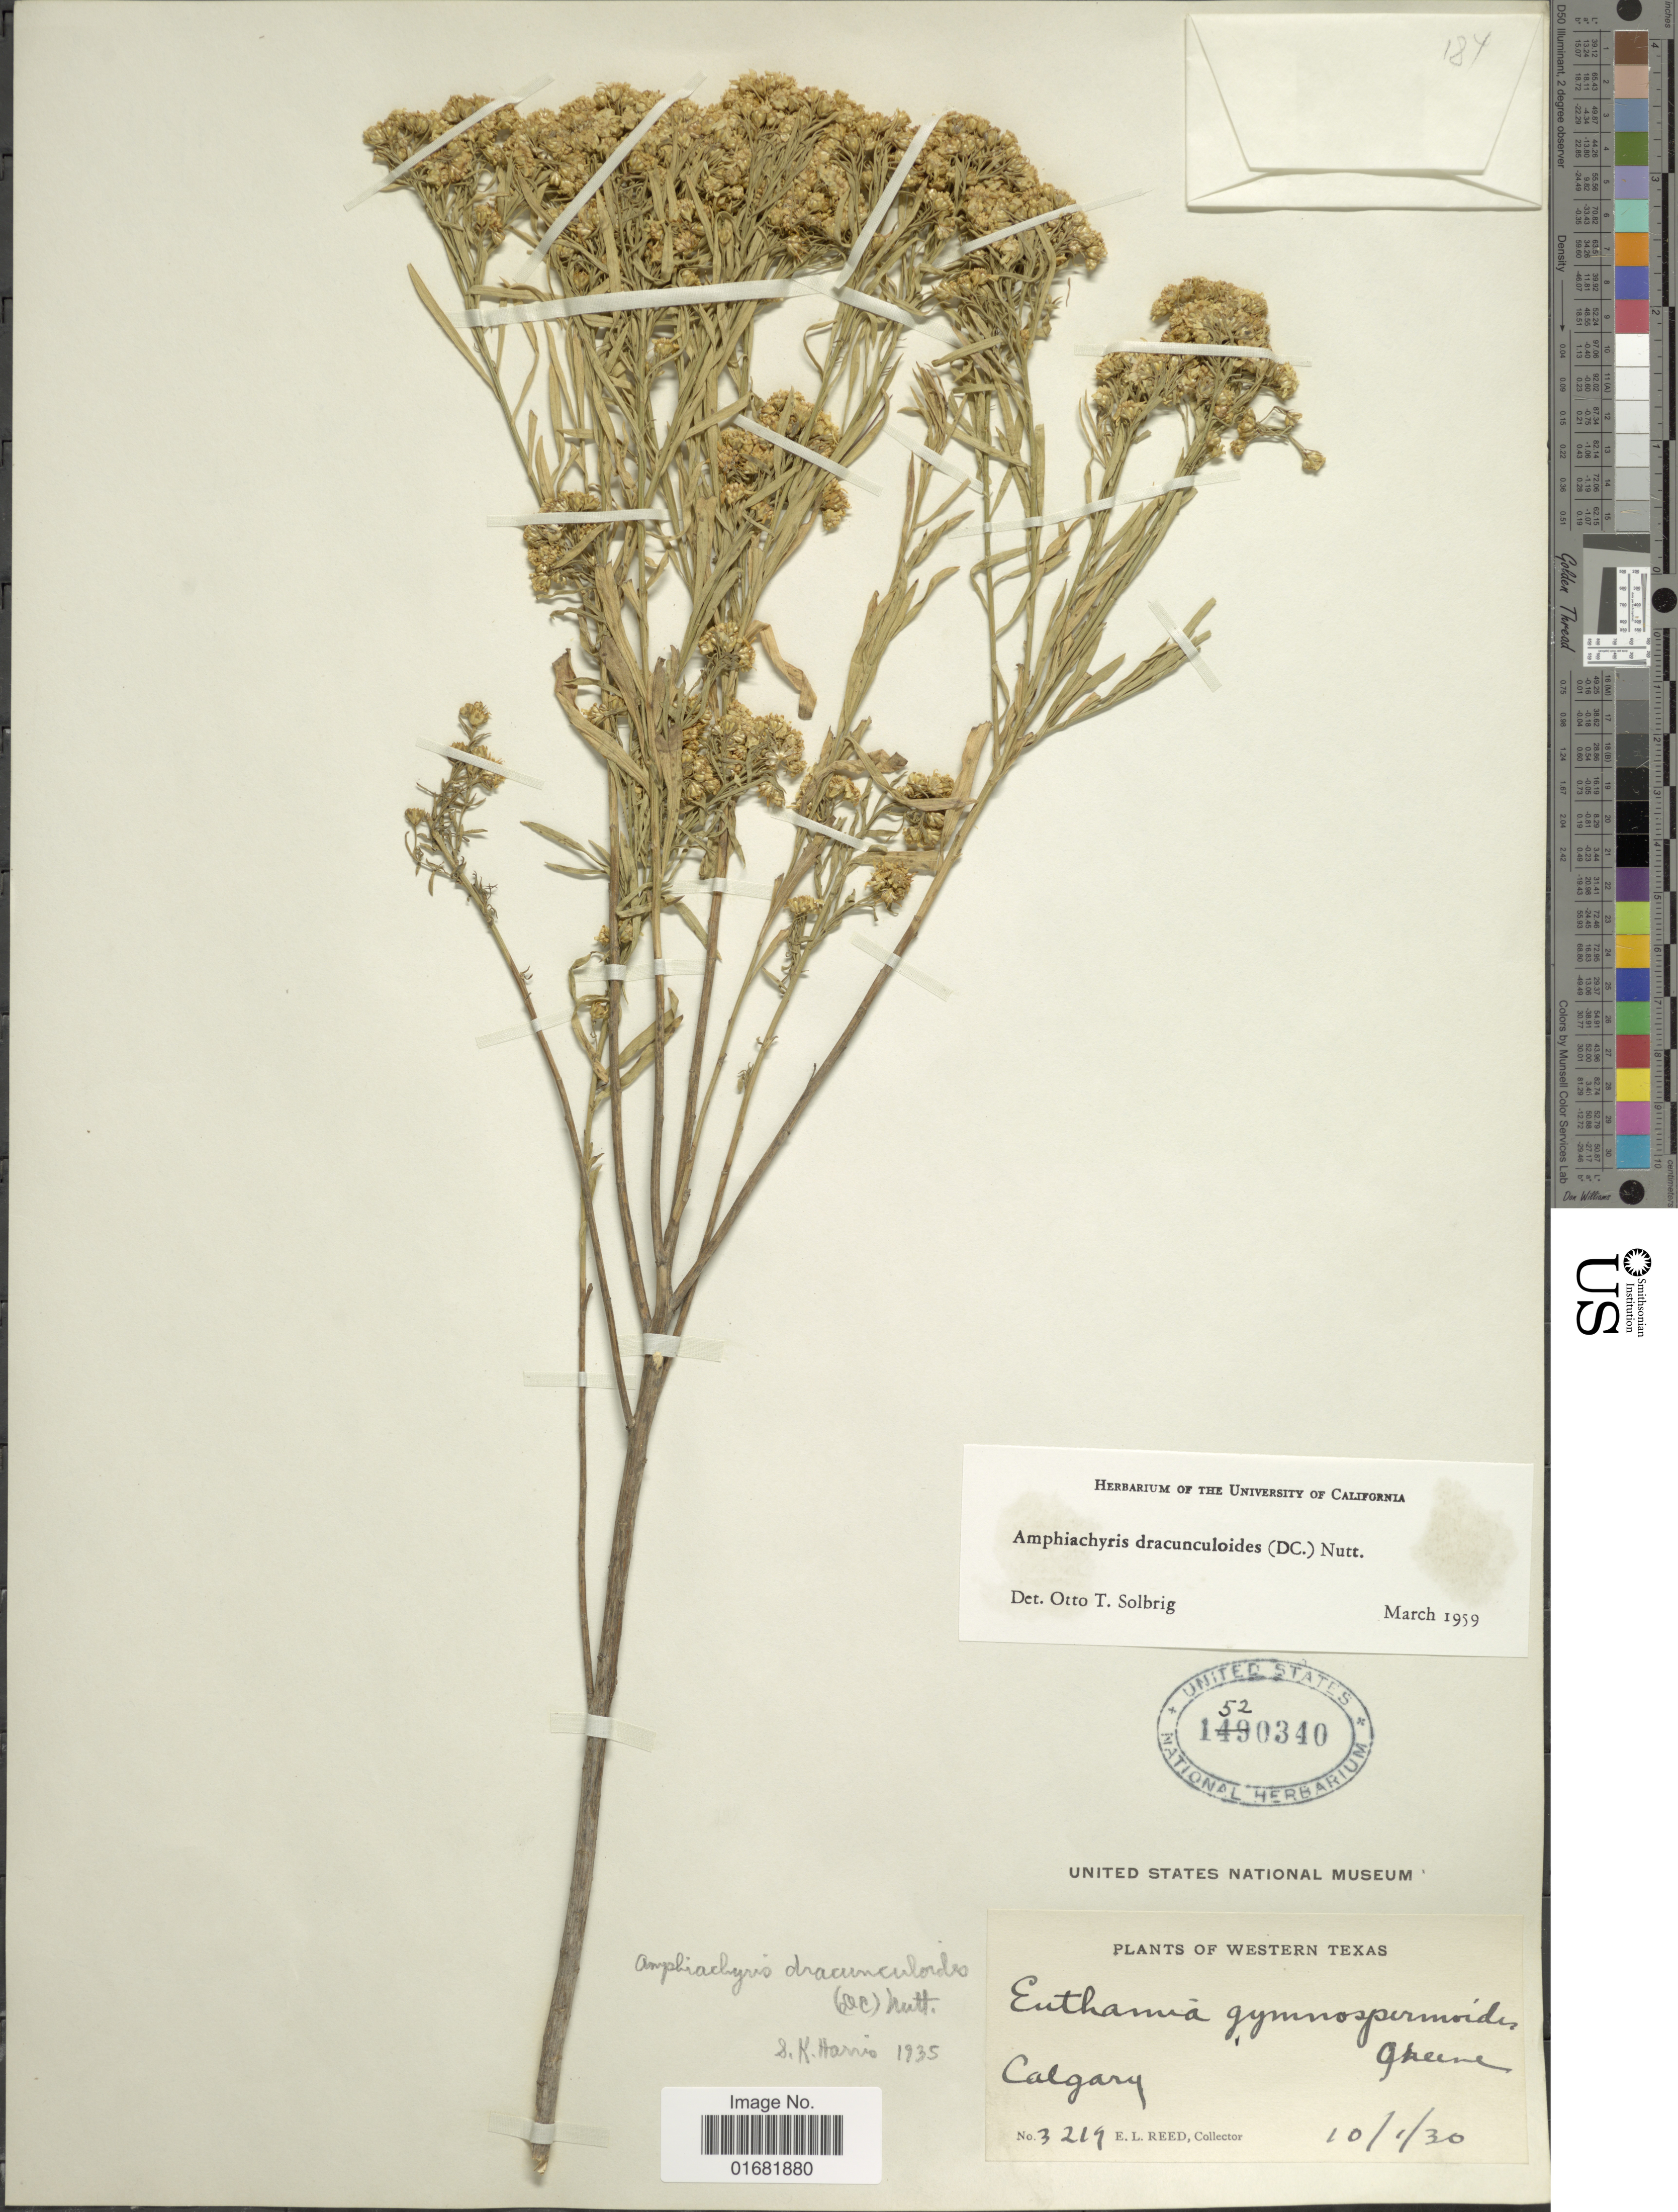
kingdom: Plantae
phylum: Tracheophyta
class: Magnoliopsida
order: Asterales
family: Asteraceae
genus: Amphiachyris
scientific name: Amphiachyris dracunculoides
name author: (DC.) Nutt.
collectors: E. Reed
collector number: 3219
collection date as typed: Transcribed d/m/y: 1/10/30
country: United States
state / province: Texas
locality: Western Texas. Calgary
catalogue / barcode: US 1520340